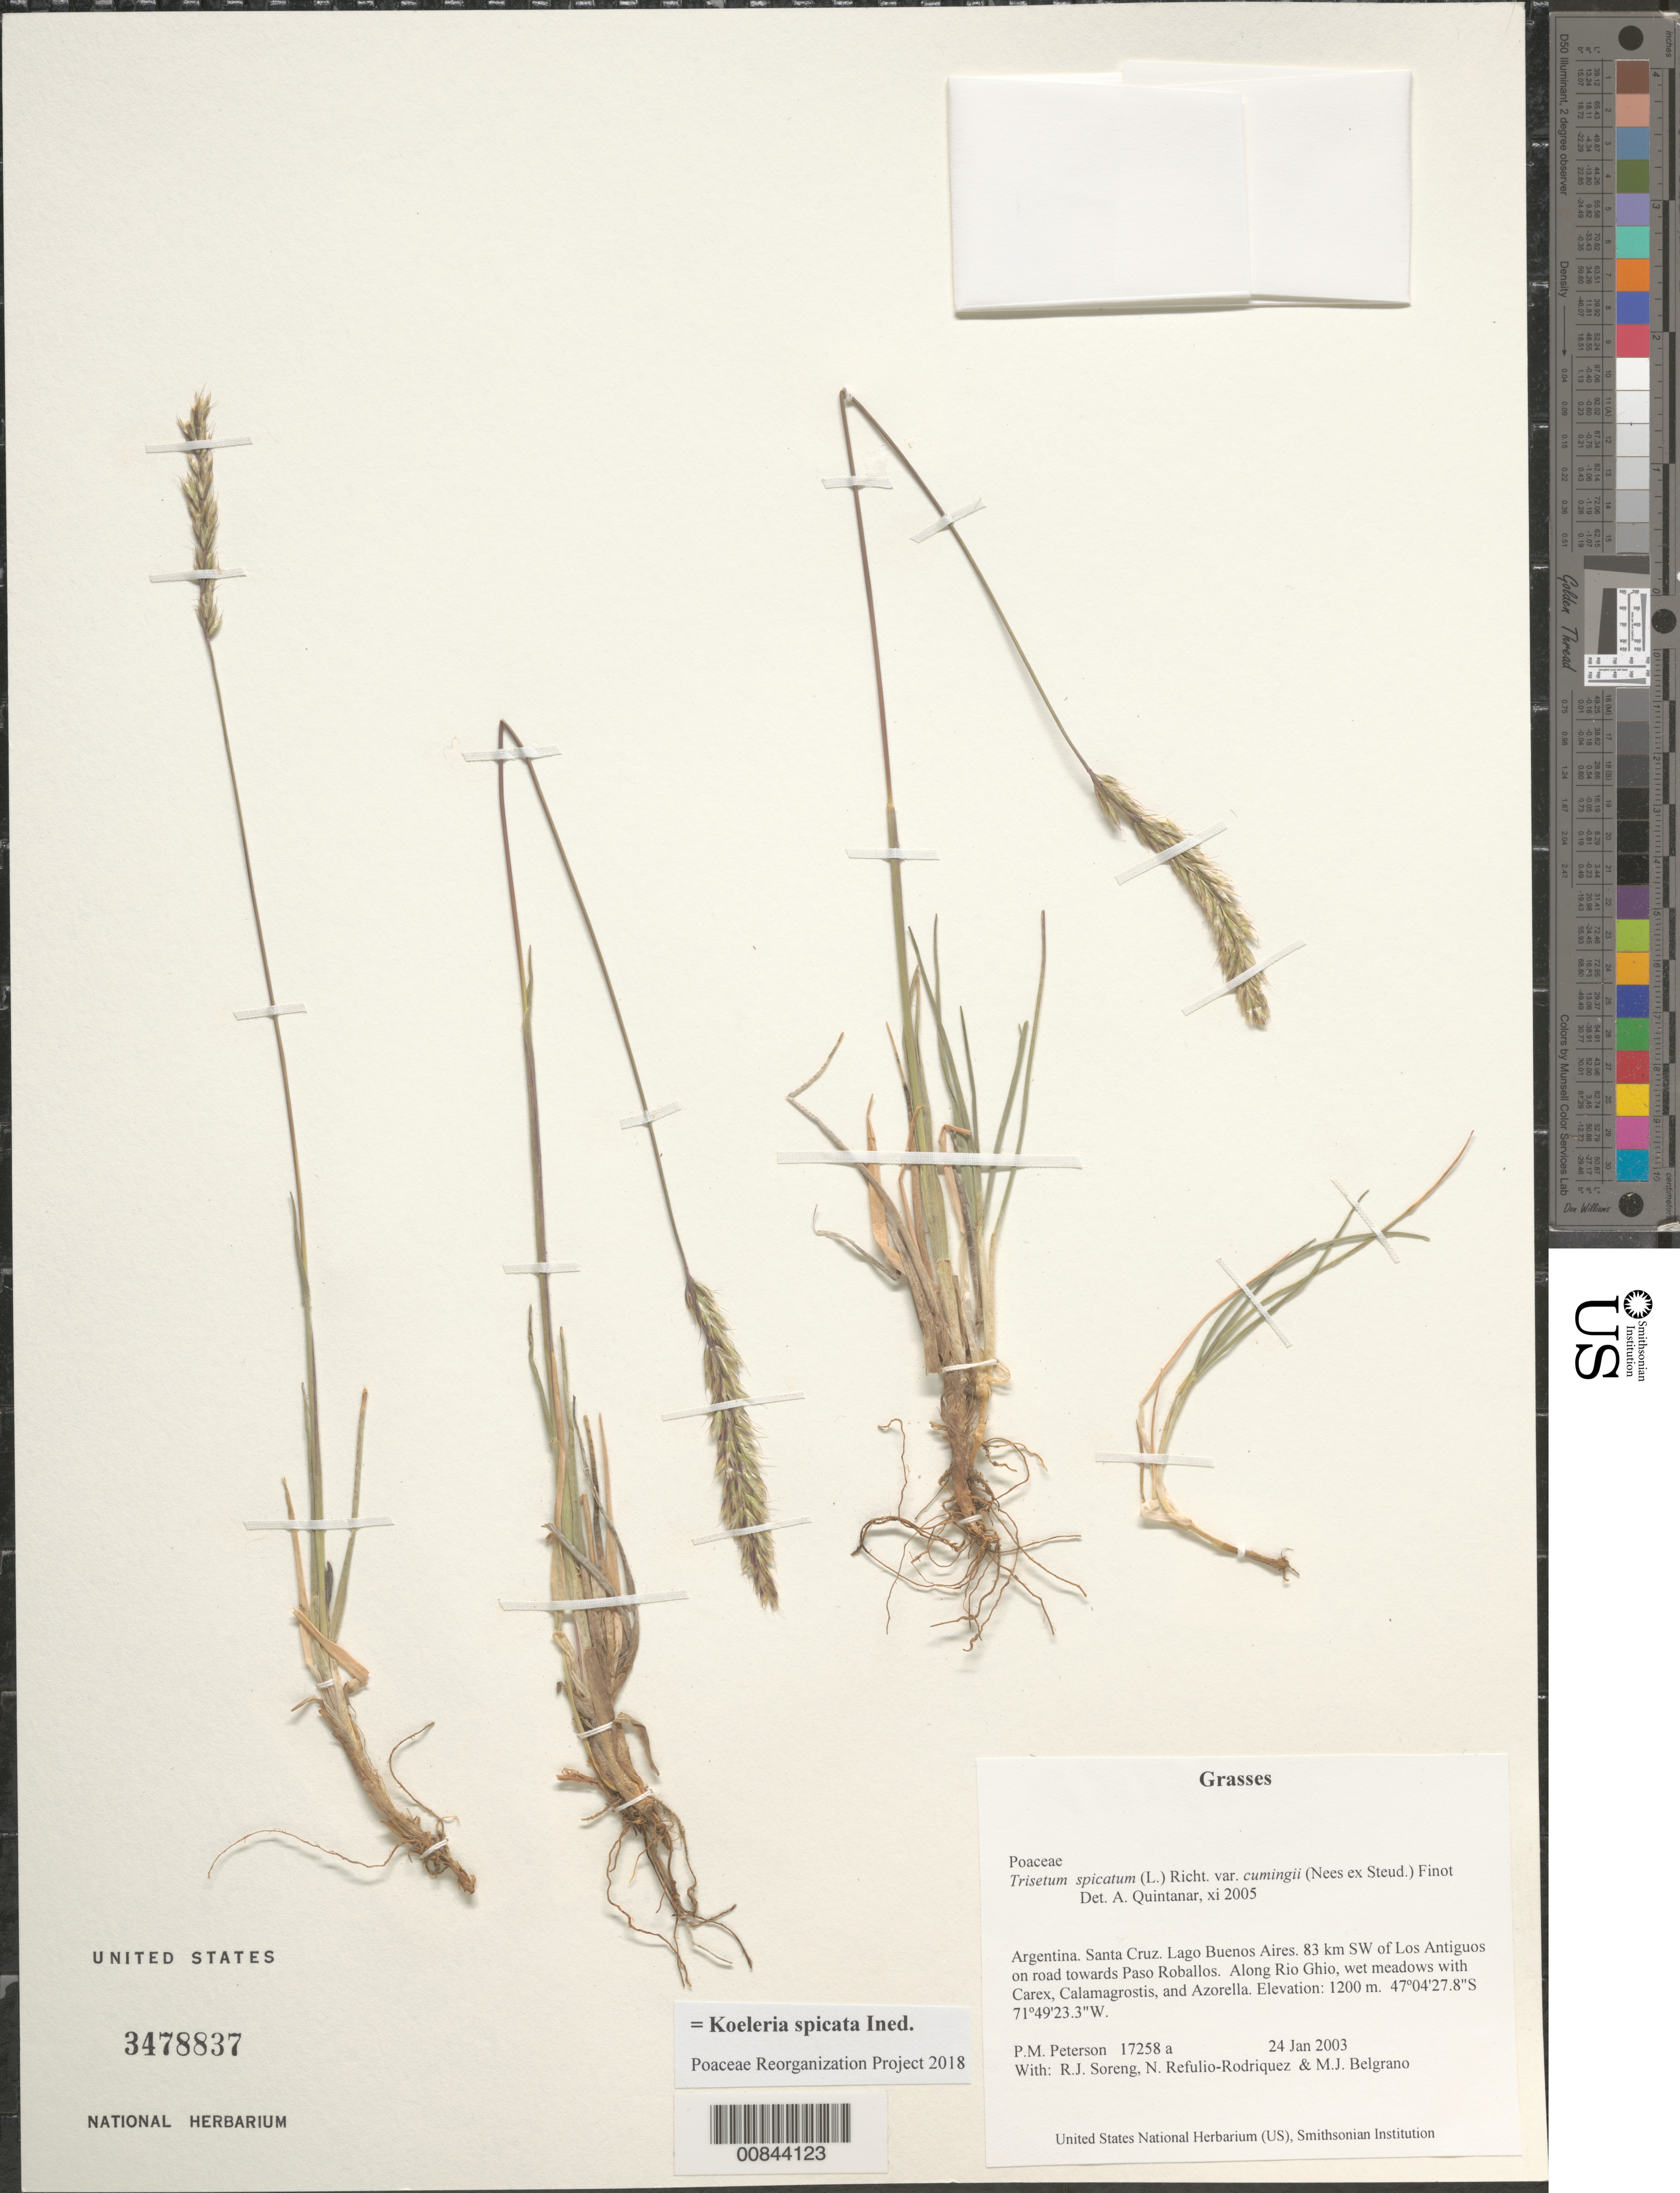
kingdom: Plantae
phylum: Tracheophyta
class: Liliopsida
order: Poales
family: Poaceae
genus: Koeleria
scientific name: Koeleria spicata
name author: (L.) Barberá et al.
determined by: Poaceae Reorganization Project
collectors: P. M. Peterson, R. J. Soreng, N. Refulio-Rodríguez & M. Belgrano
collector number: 17258 a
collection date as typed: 24 Jan 2003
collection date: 2003-01-24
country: Argentina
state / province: Santa Cruz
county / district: Lago Buenos Aires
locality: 83 km SW of Los Antiguos on road towards Paso Roballos. Along Rio Ghio, wet meadows with Carex, Calamagrostis, and Azorella.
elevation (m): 1200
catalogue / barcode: US 3478837